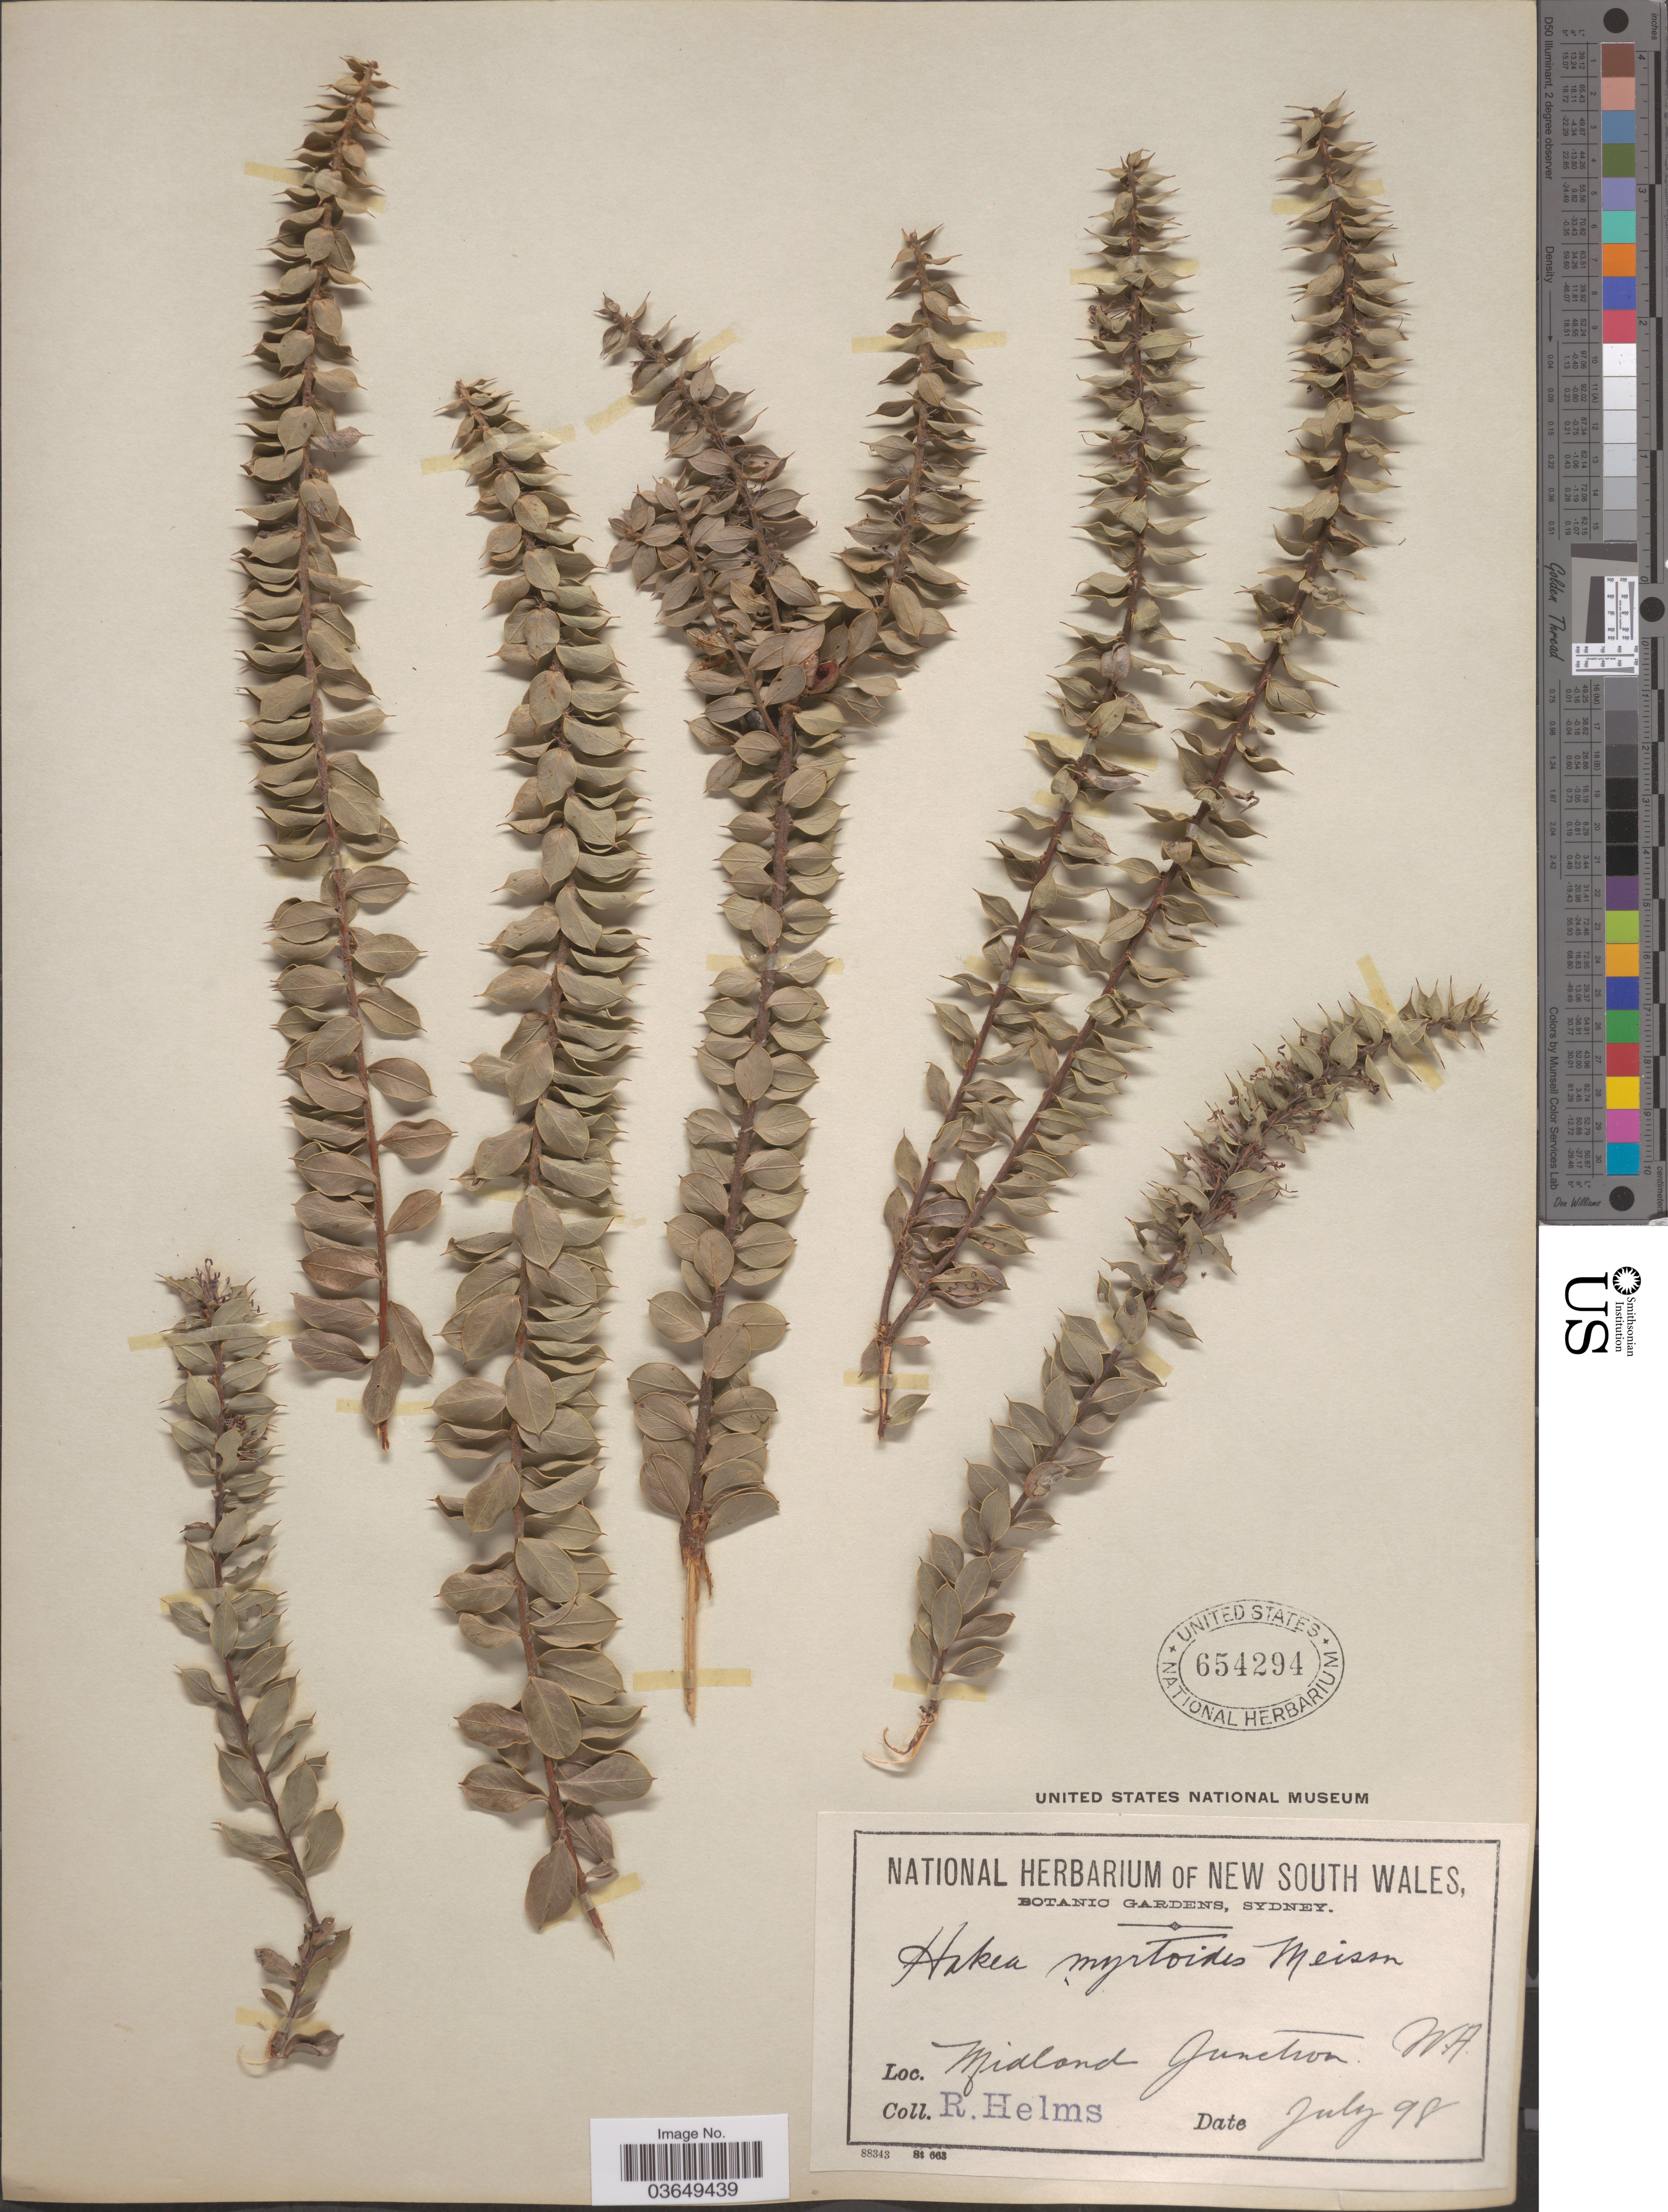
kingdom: Plantae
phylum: Tracheophyta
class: Magnoliopsida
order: Proteales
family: Proteaceae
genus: Hakea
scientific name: Hakea myrtoides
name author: Meisn.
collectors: R. Helms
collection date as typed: Transcribed d/m/y: /7/98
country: Australia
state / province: Western Australia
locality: Midland Junction.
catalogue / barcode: US 654294